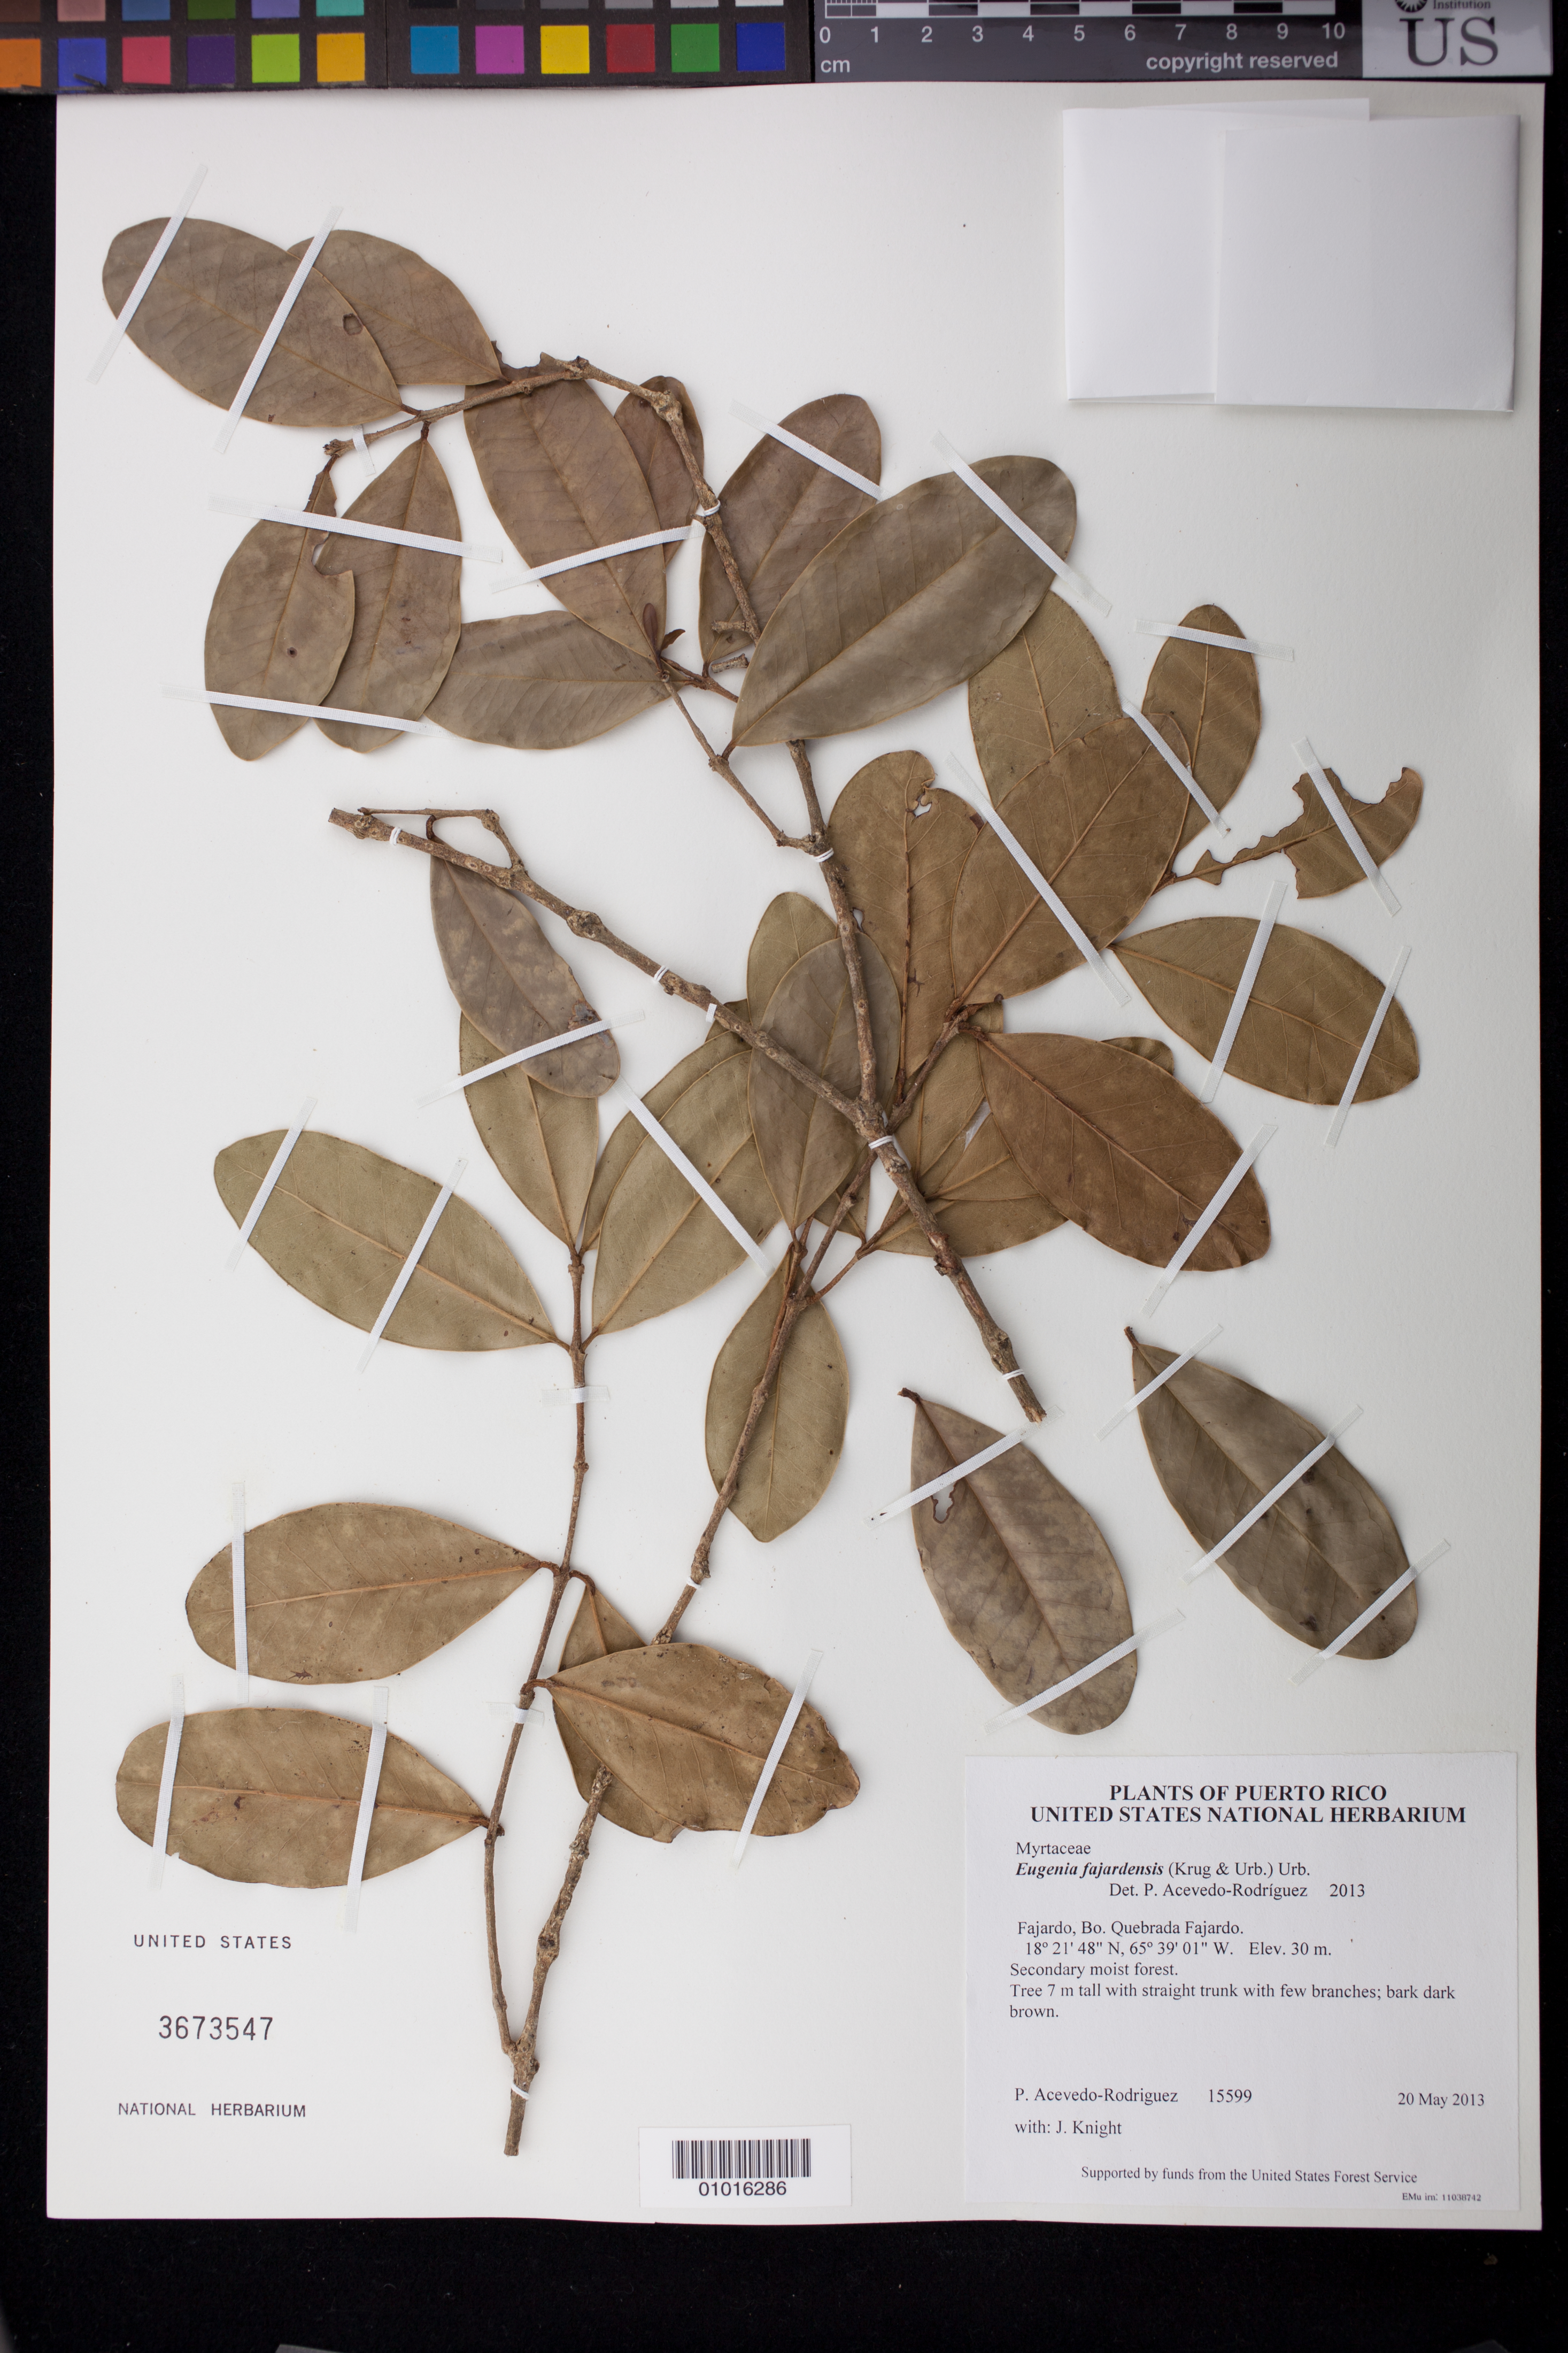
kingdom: Plantae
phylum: Tracheophyta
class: Magnoliopsida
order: Myrtales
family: Myrtaceae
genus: Eugenia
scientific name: Eugenia fajardensis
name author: (Krug & Urb.) Urb.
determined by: Acevedo-Rodríguez, P., (BOT), Smithsonian Institution - National Museum of Natural History (UNITED STATES)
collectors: P. Acevedo-Rodr. & J. Knight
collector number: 15599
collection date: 2013-05-20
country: Puerto Rico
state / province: Fajardo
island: Puerto Rico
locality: Bo. Quebrada Fajardo.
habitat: Secondary moist forest.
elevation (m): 30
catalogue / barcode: US 3673547